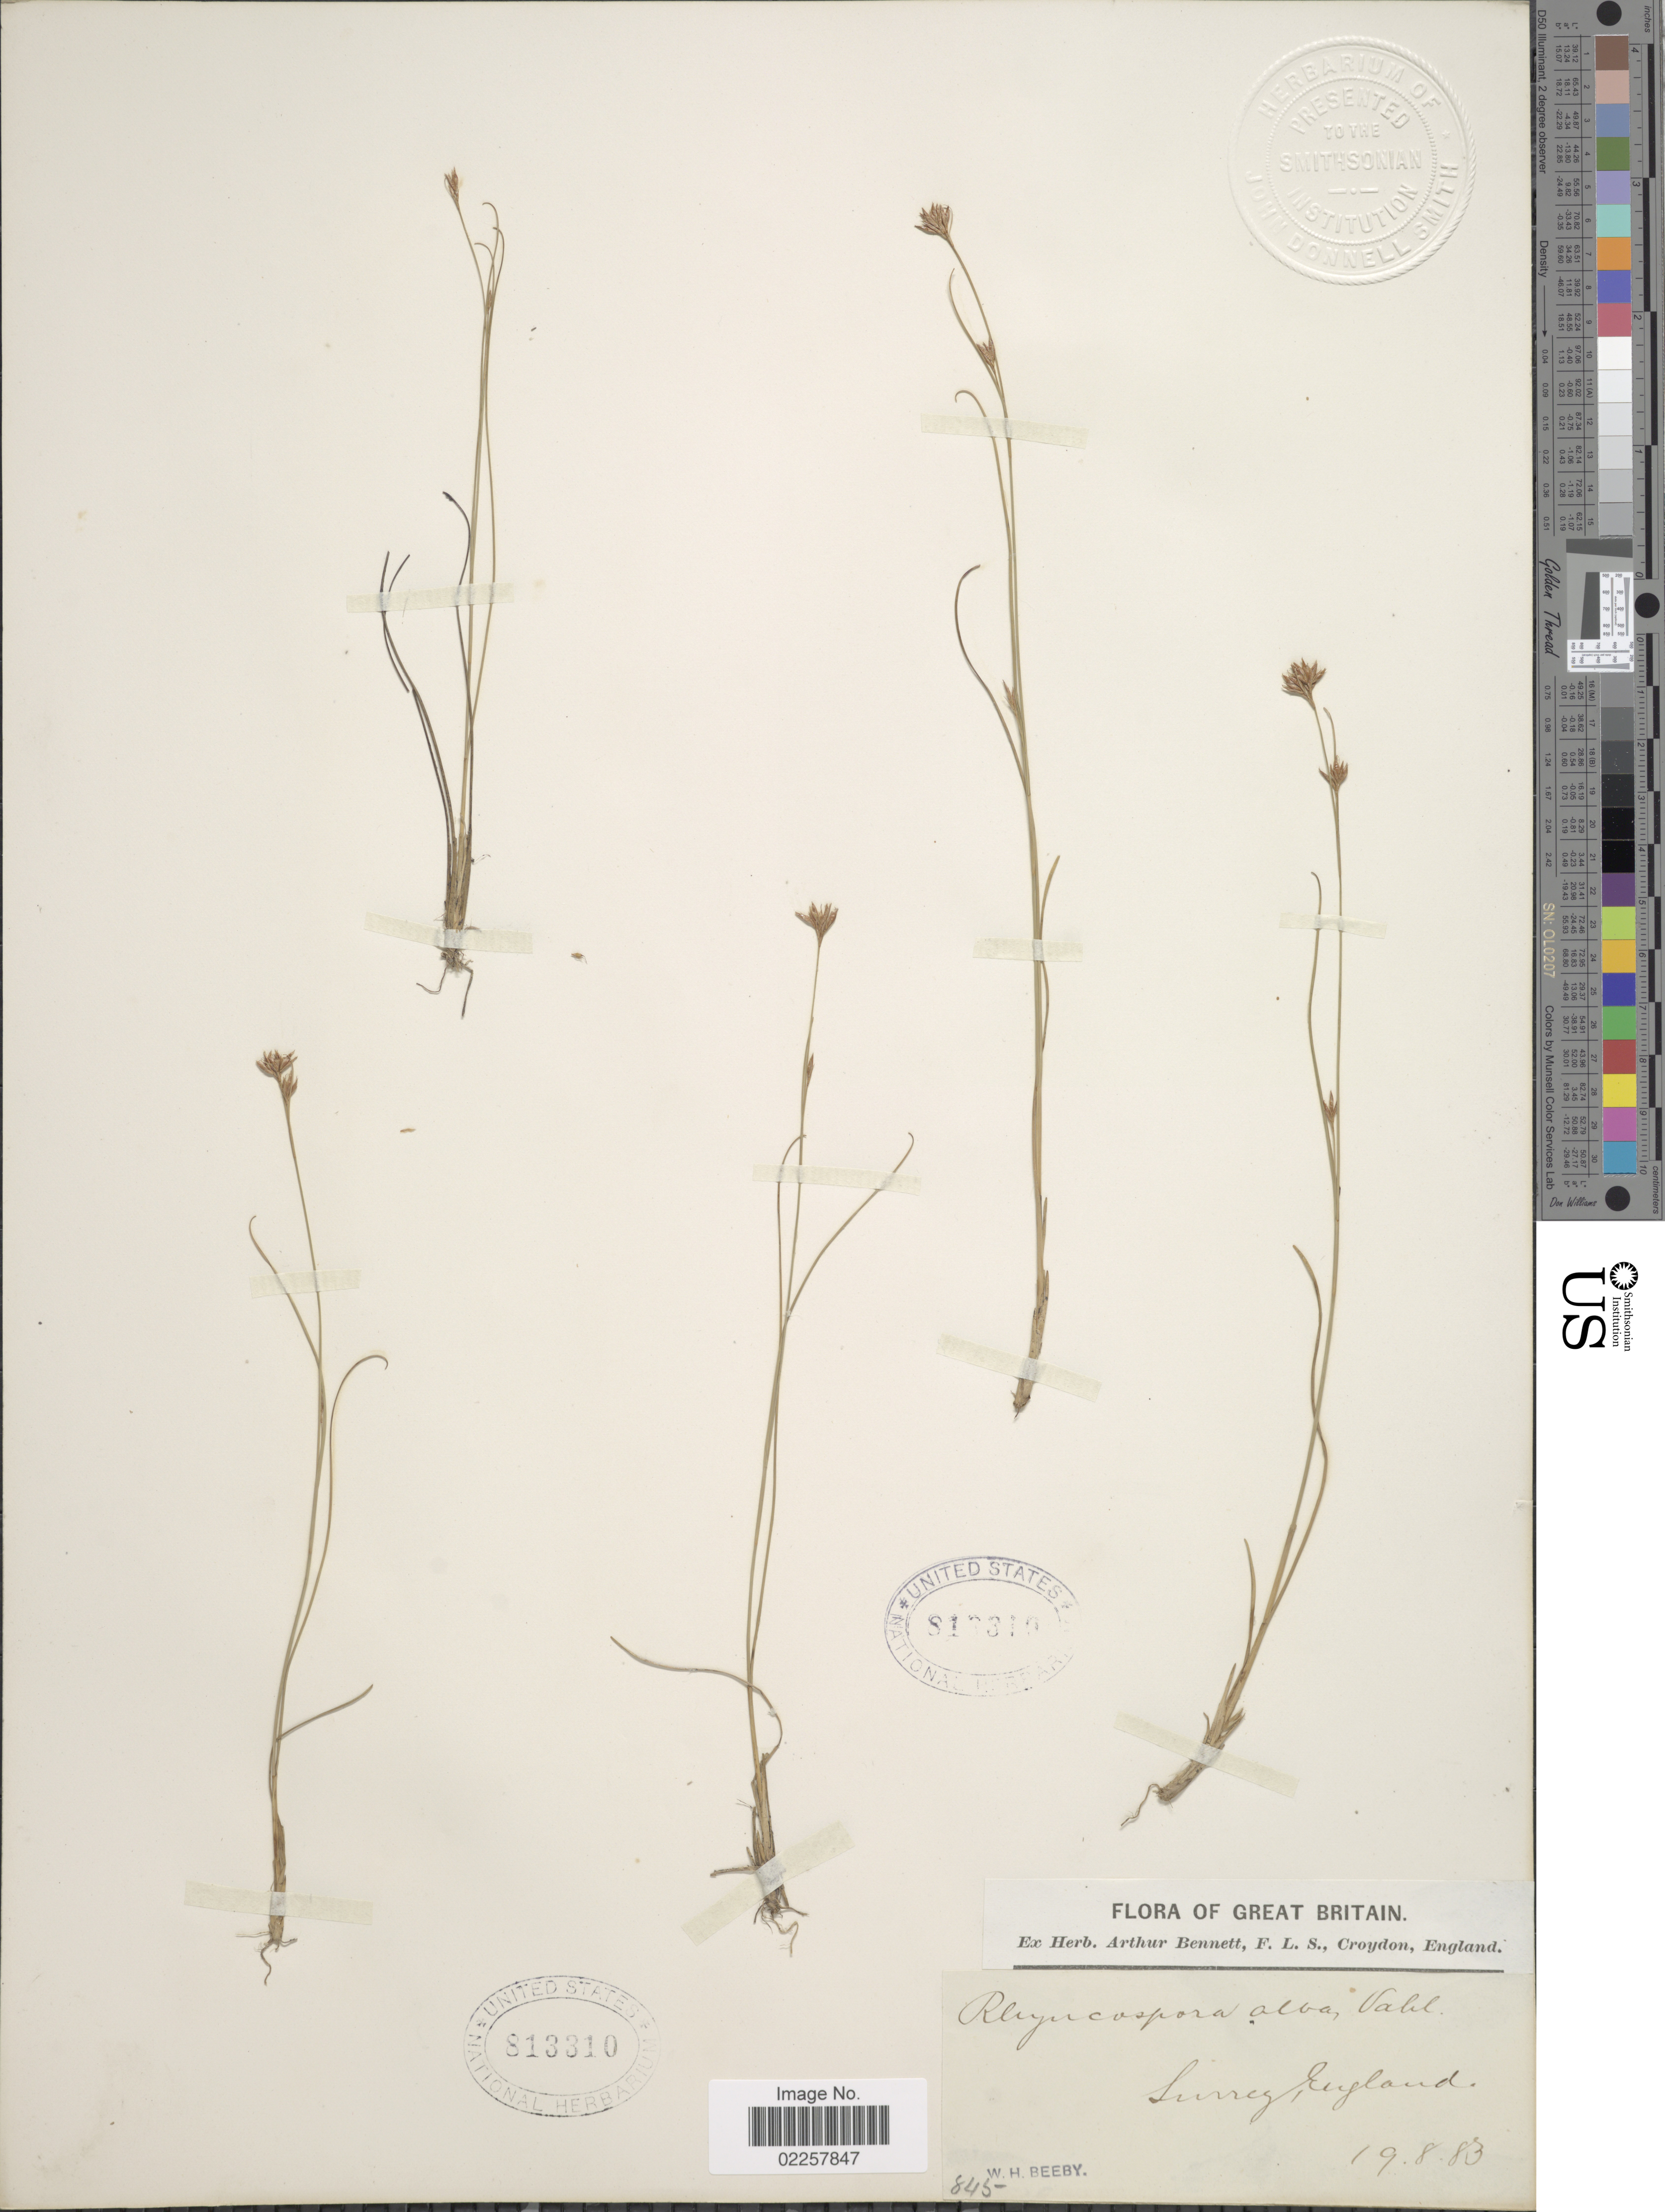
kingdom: Plantae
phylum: Tracheophyta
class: Liliopsida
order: Poales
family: Cyperaceae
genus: Rhynchospora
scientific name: Rhynchospora alba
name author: (L.) Vahl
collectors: W. Beeby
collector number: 845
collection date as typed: Transcribed d/m/y: 19/8/83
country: United Kingdom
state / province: England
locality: Great Britain, Survey, England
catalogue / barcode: US 813310